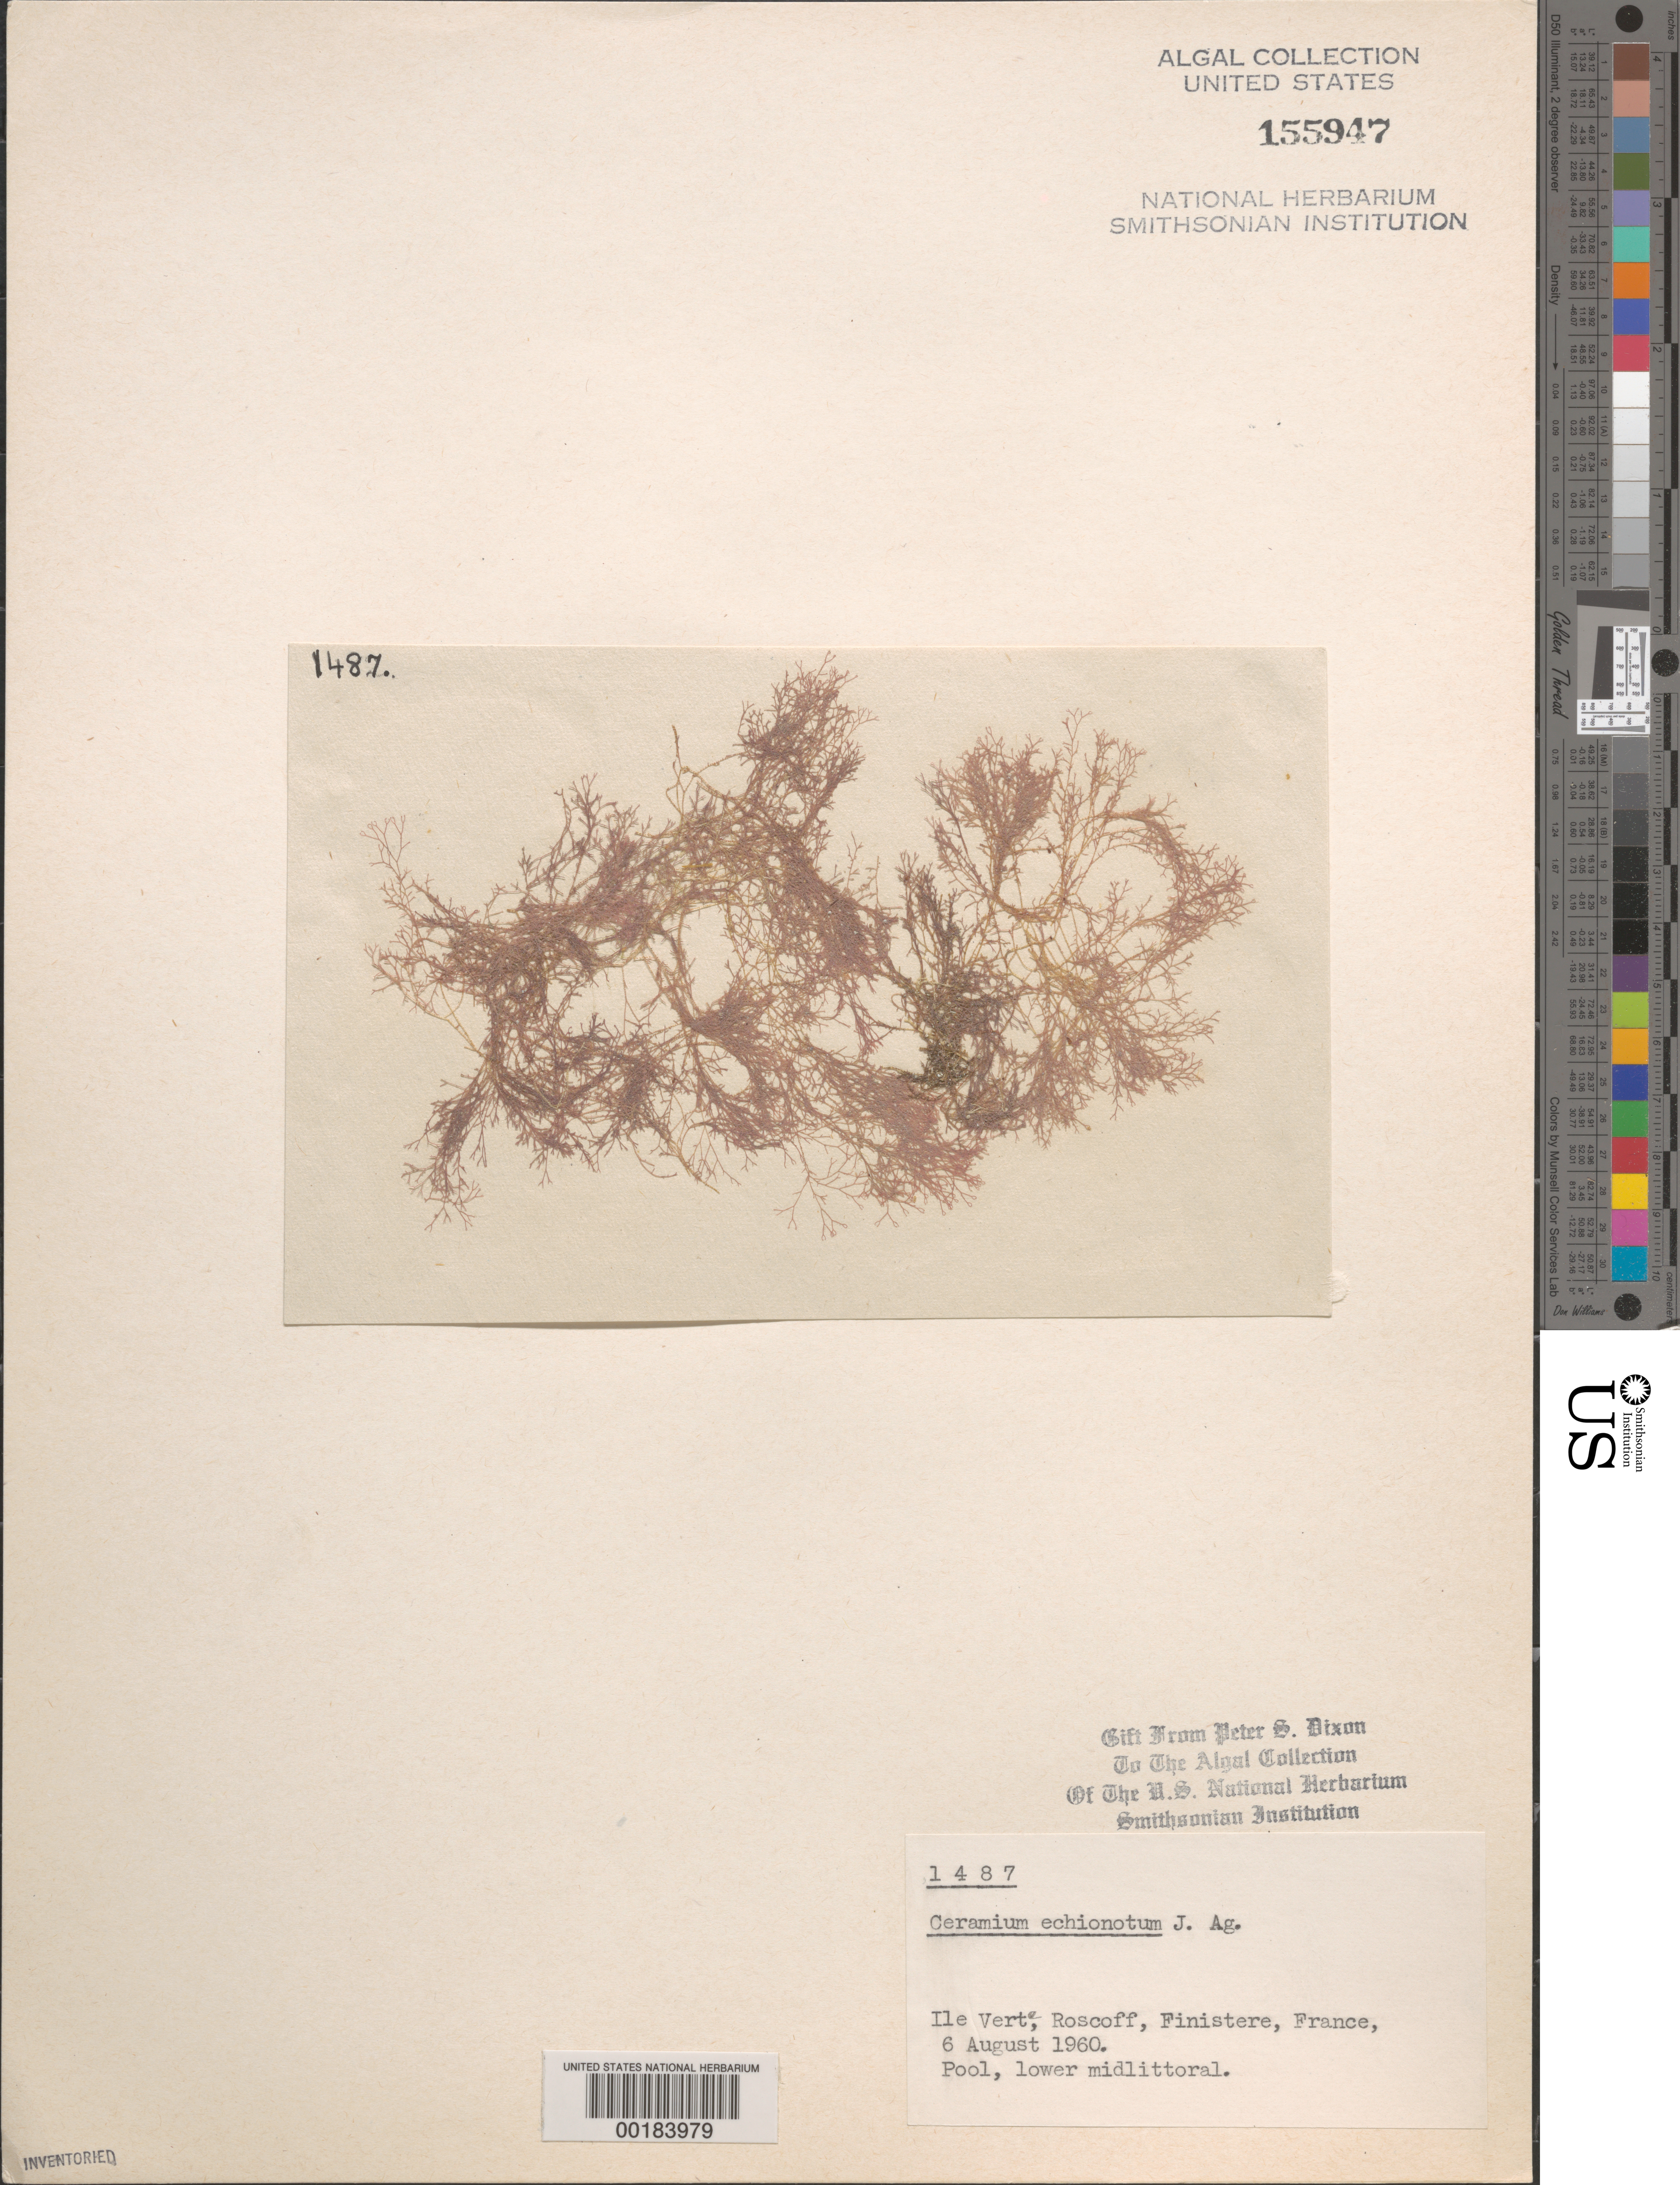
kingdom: Plantae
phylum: Rhodophyta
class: Florideophyceae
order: Ceramiales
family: Ceramiaceae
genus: Ceramium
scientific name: Ceramium echionotum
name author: J. Agardh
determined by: Dixon, P. S.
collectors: P. S. Dixon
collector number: PSD 1487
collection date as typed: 06 Aug 1960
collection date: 1960-08-06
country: France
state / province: Bretagne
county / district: Finistère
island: Ile Verte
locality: Roscoff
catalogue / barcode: US 155947